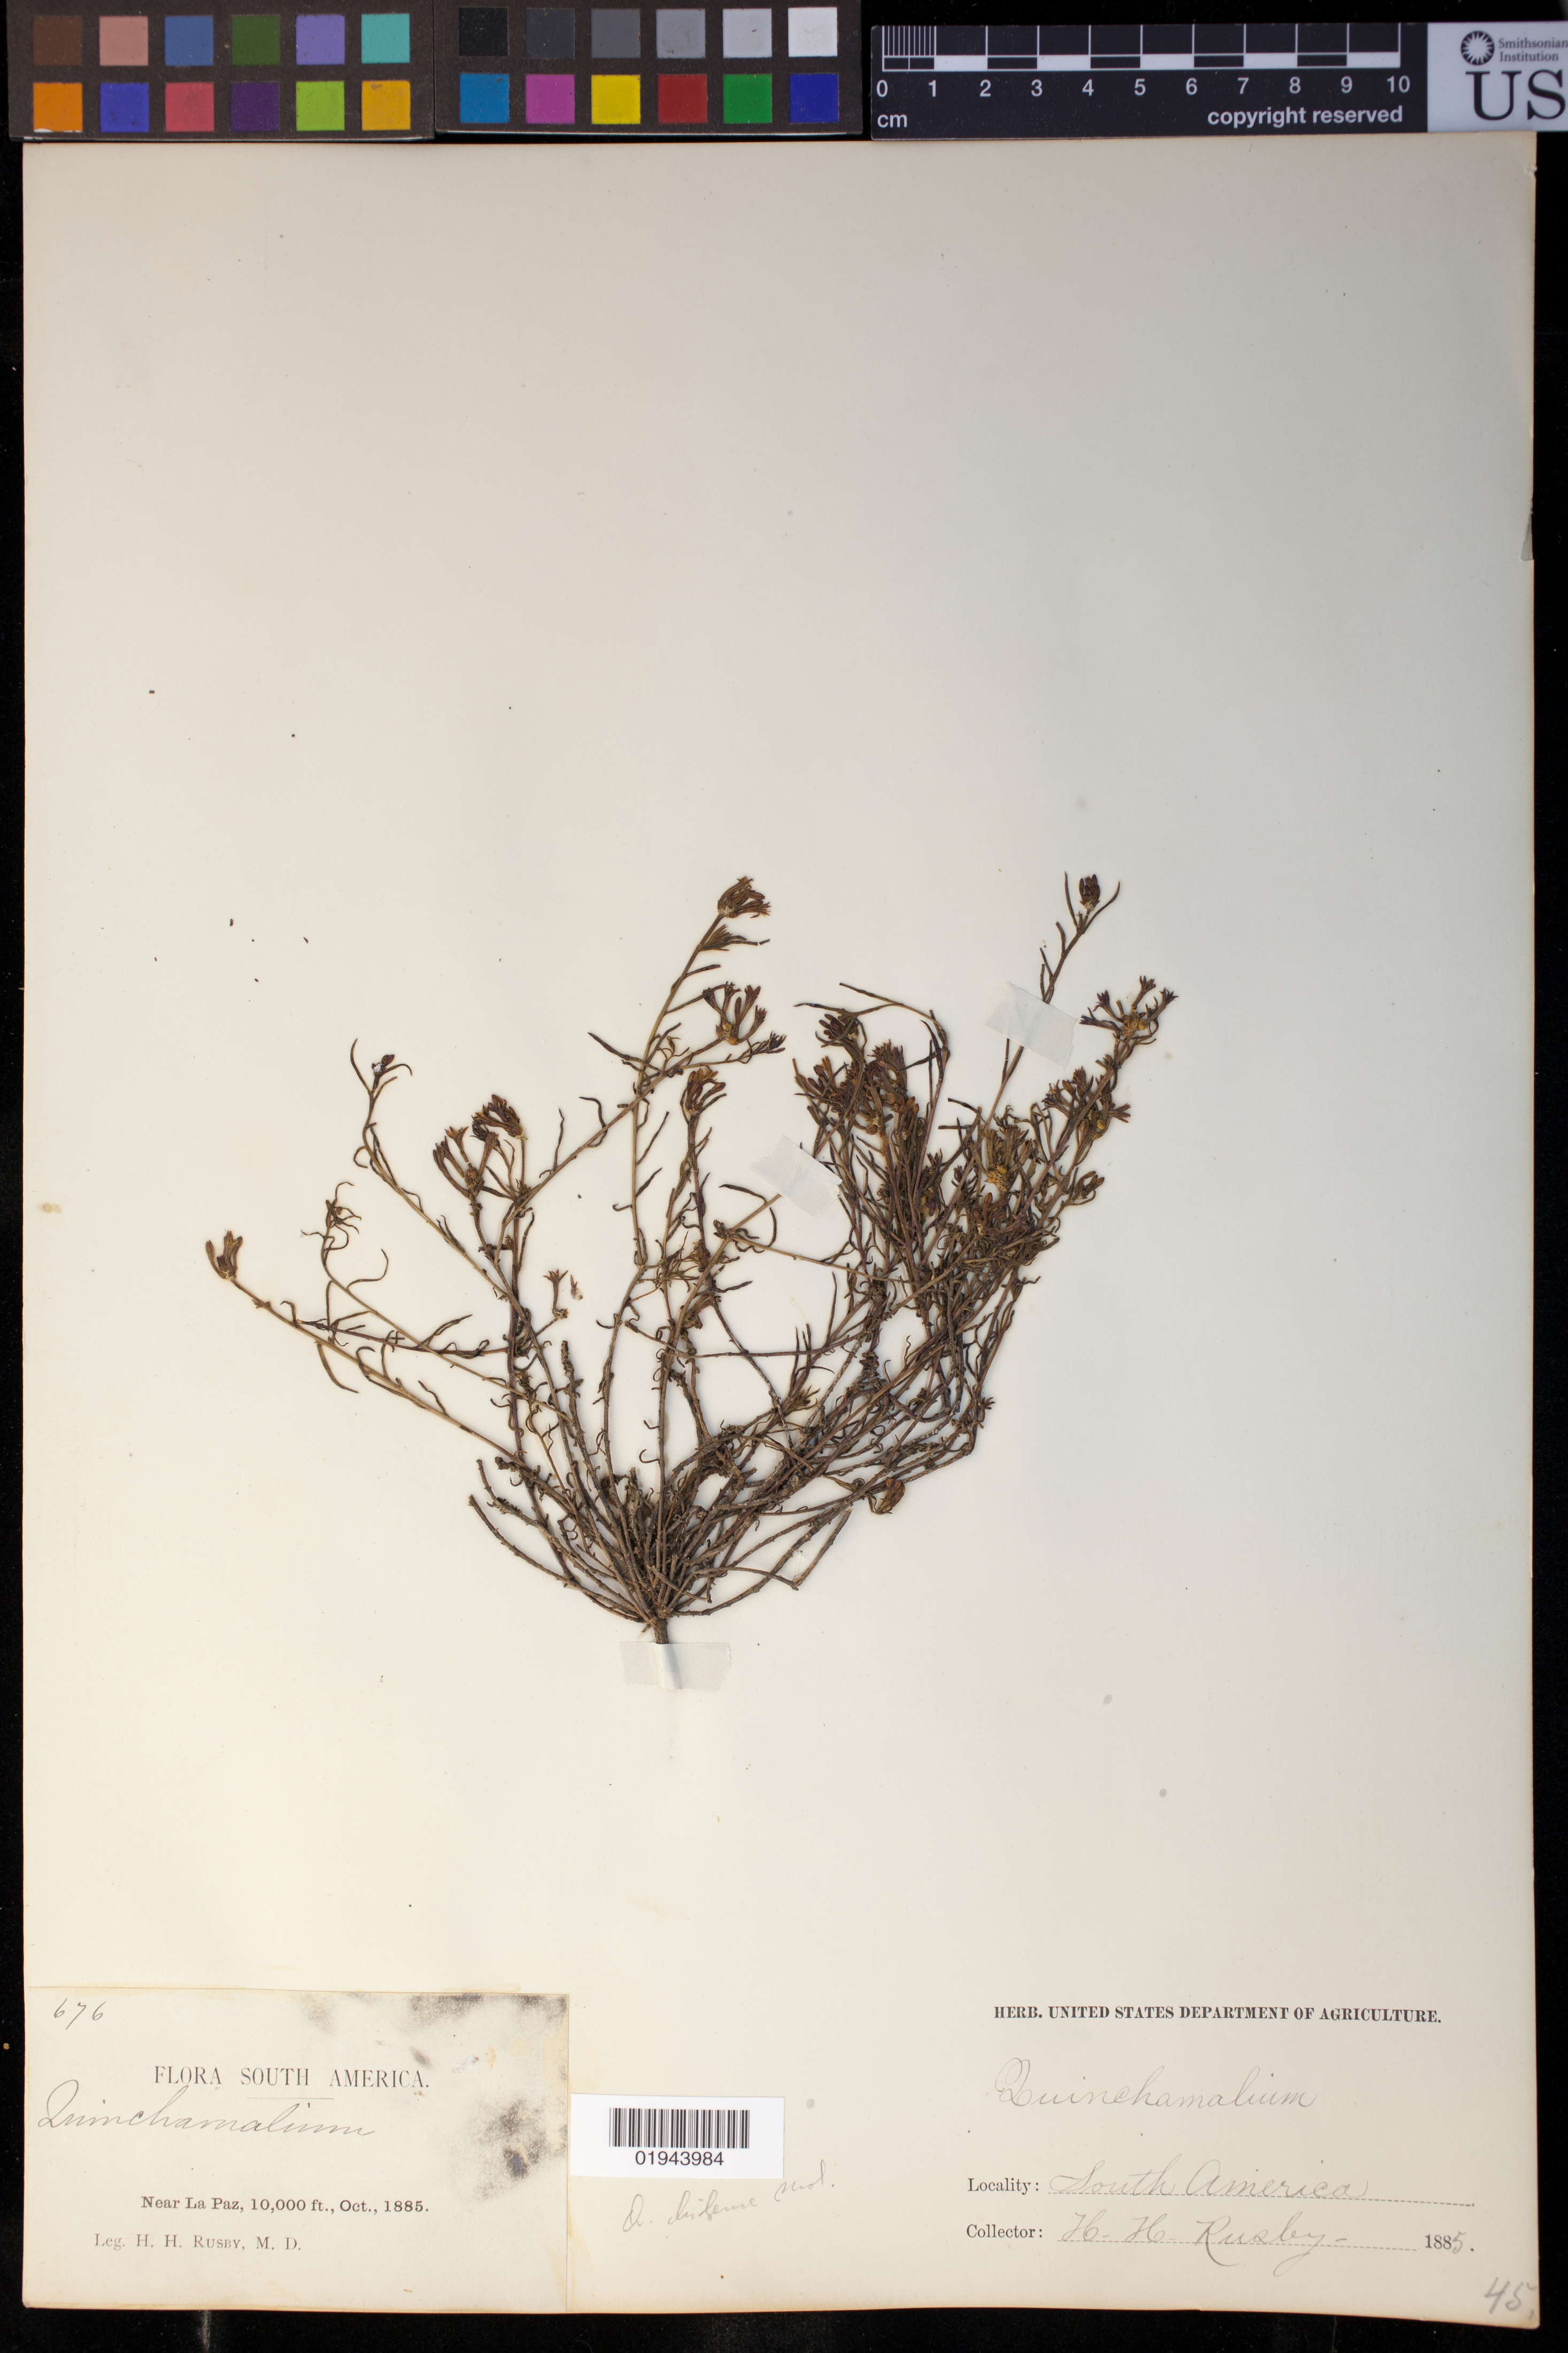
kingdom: Plantae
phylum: Tracheophyta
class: Magnoliopsida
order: Santalales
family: Schoepfiaceae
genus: Quinchamalium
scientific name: Quinchamalium chilense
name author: Molina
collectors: H. H. Rusby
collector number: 676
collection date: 1885-10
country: Bolivia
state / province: La Paz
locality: Near La Paz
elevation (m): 3048